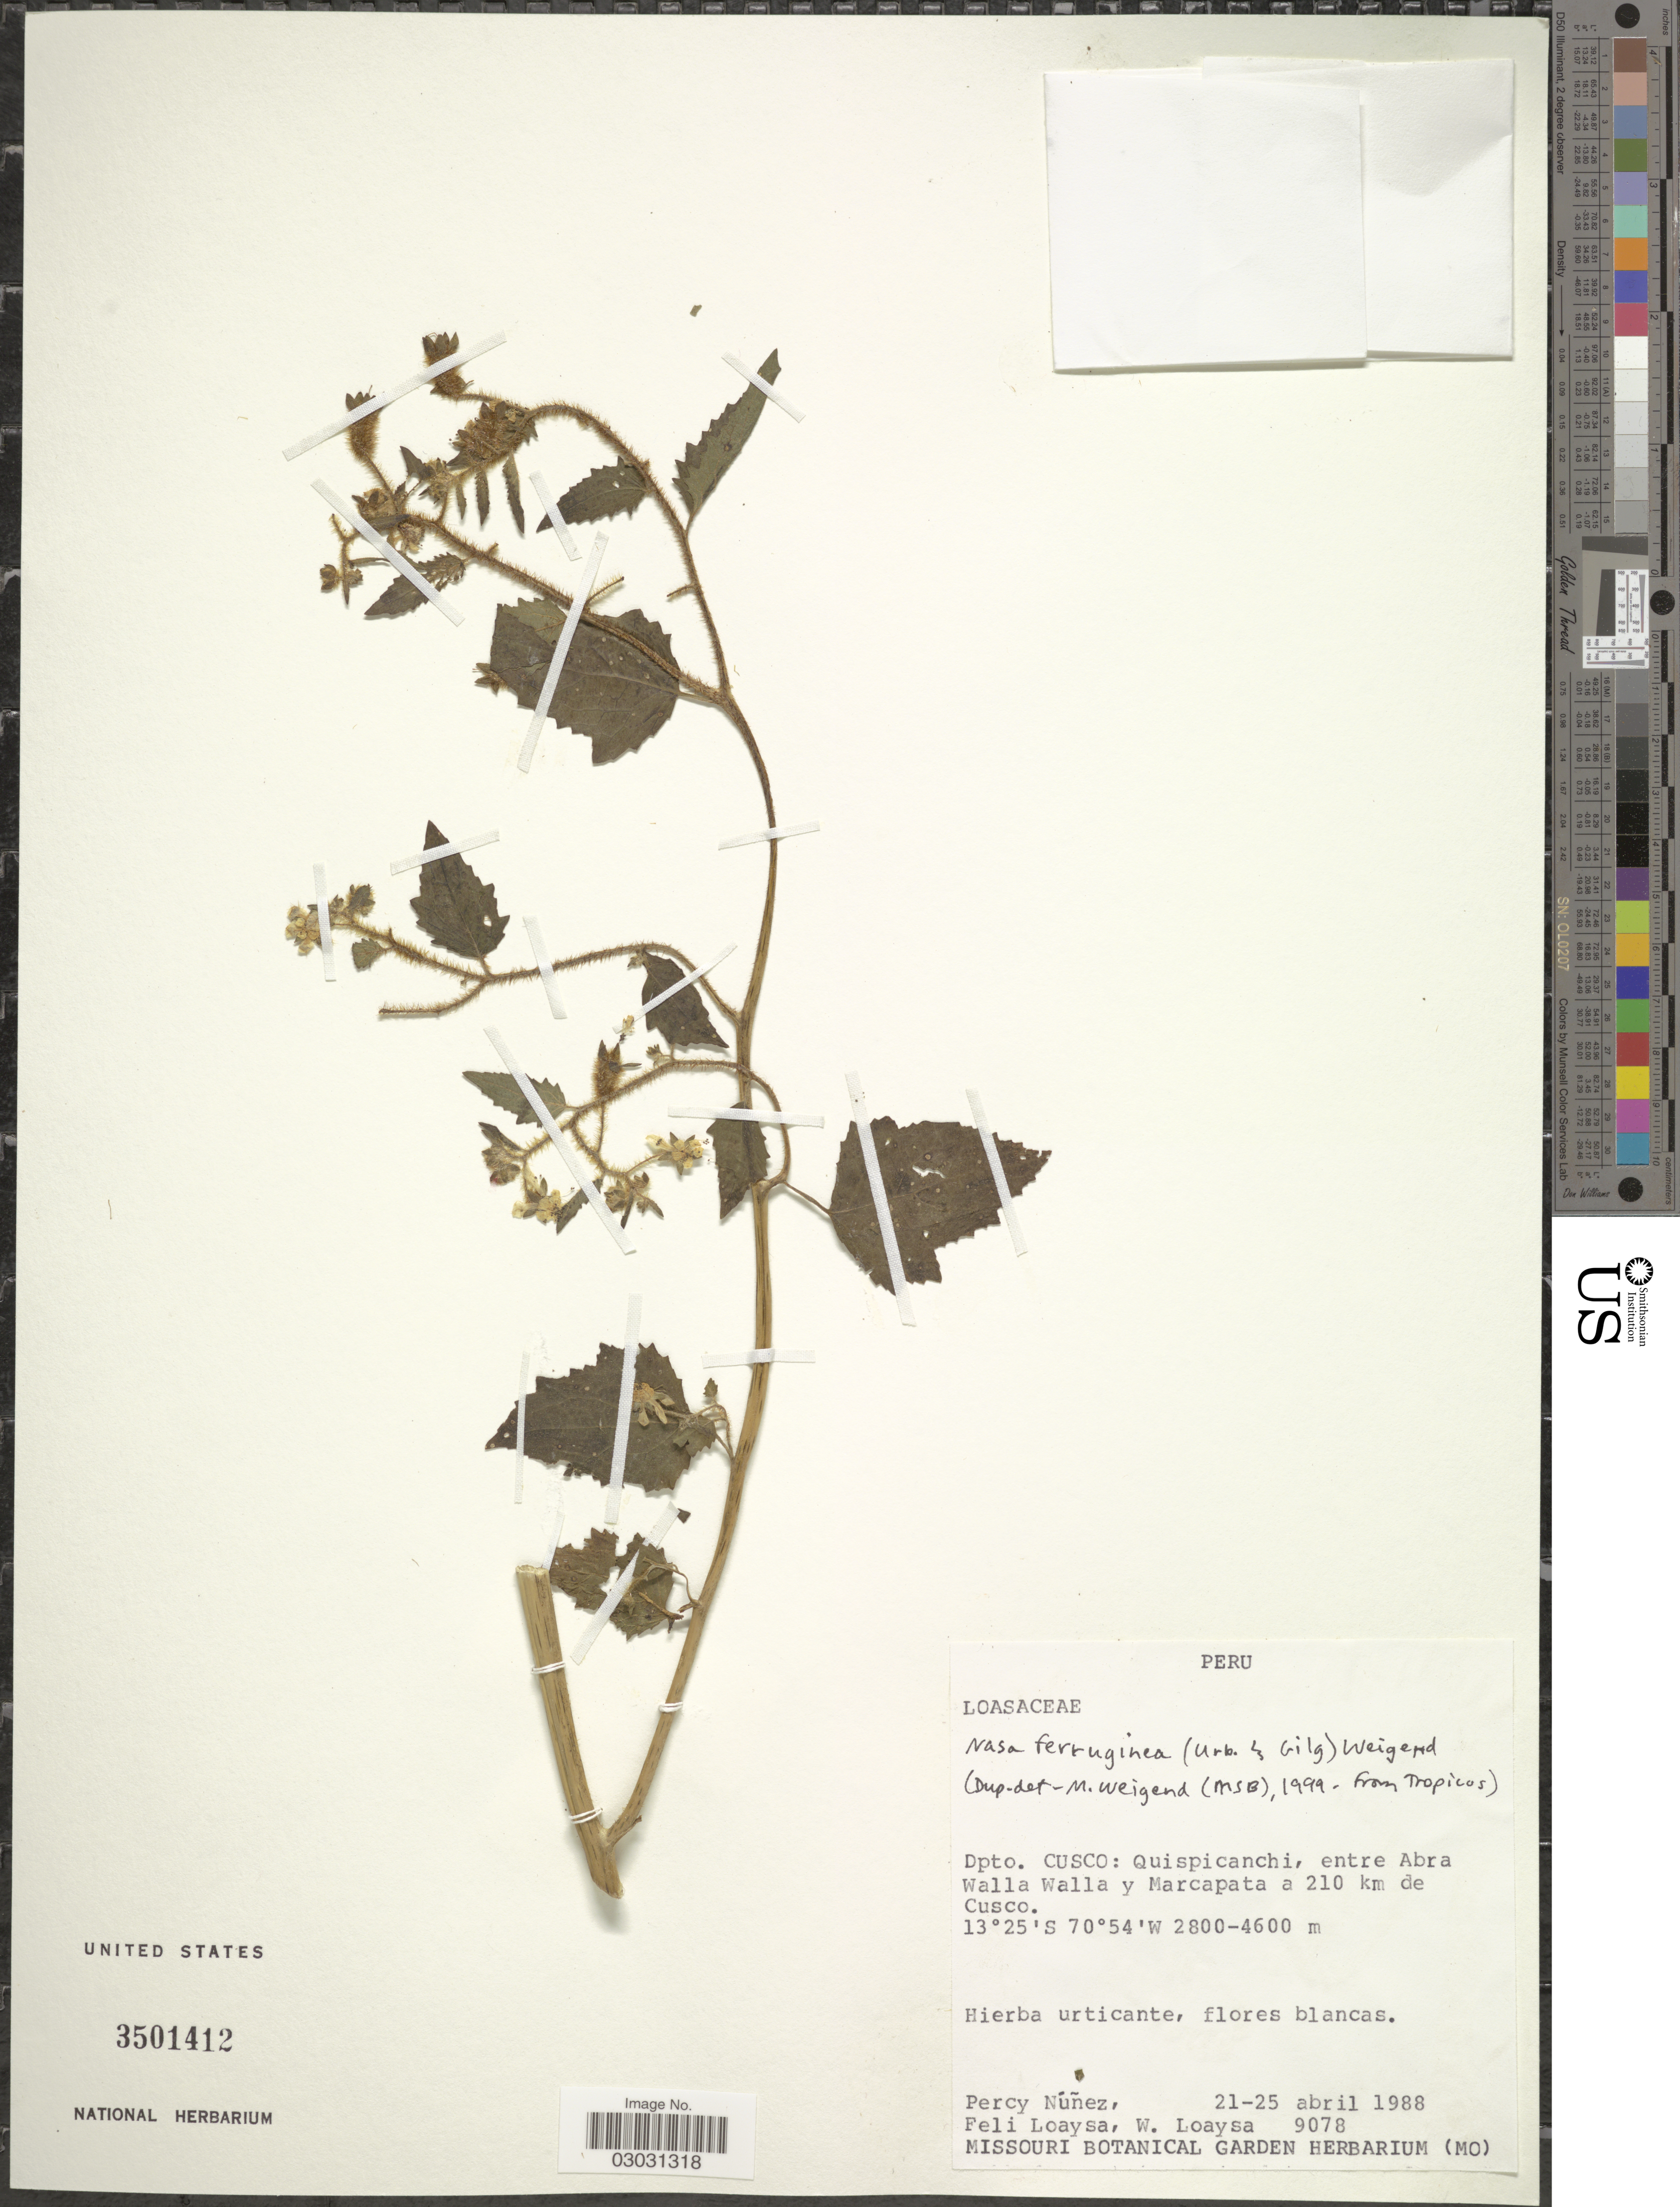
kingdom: Plantae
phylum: Tracheophyta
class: Magnoliopsida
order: Cornales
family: Loasaceae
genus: Nasa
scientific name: Nasa ferruginea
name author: (Urb. & Gilg) Weigend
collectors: P. Nuñez V., F. Loaysa & W. Loaysa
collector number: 9078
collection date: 1988-04-21/1988-04-25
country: Peru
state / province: Cusco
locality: Dpto. Cusco: Quispicanchi, entre Abra Walla Walla y Marcapata a 210 km de Cusco.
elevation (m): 2800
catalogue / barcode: US 3501412